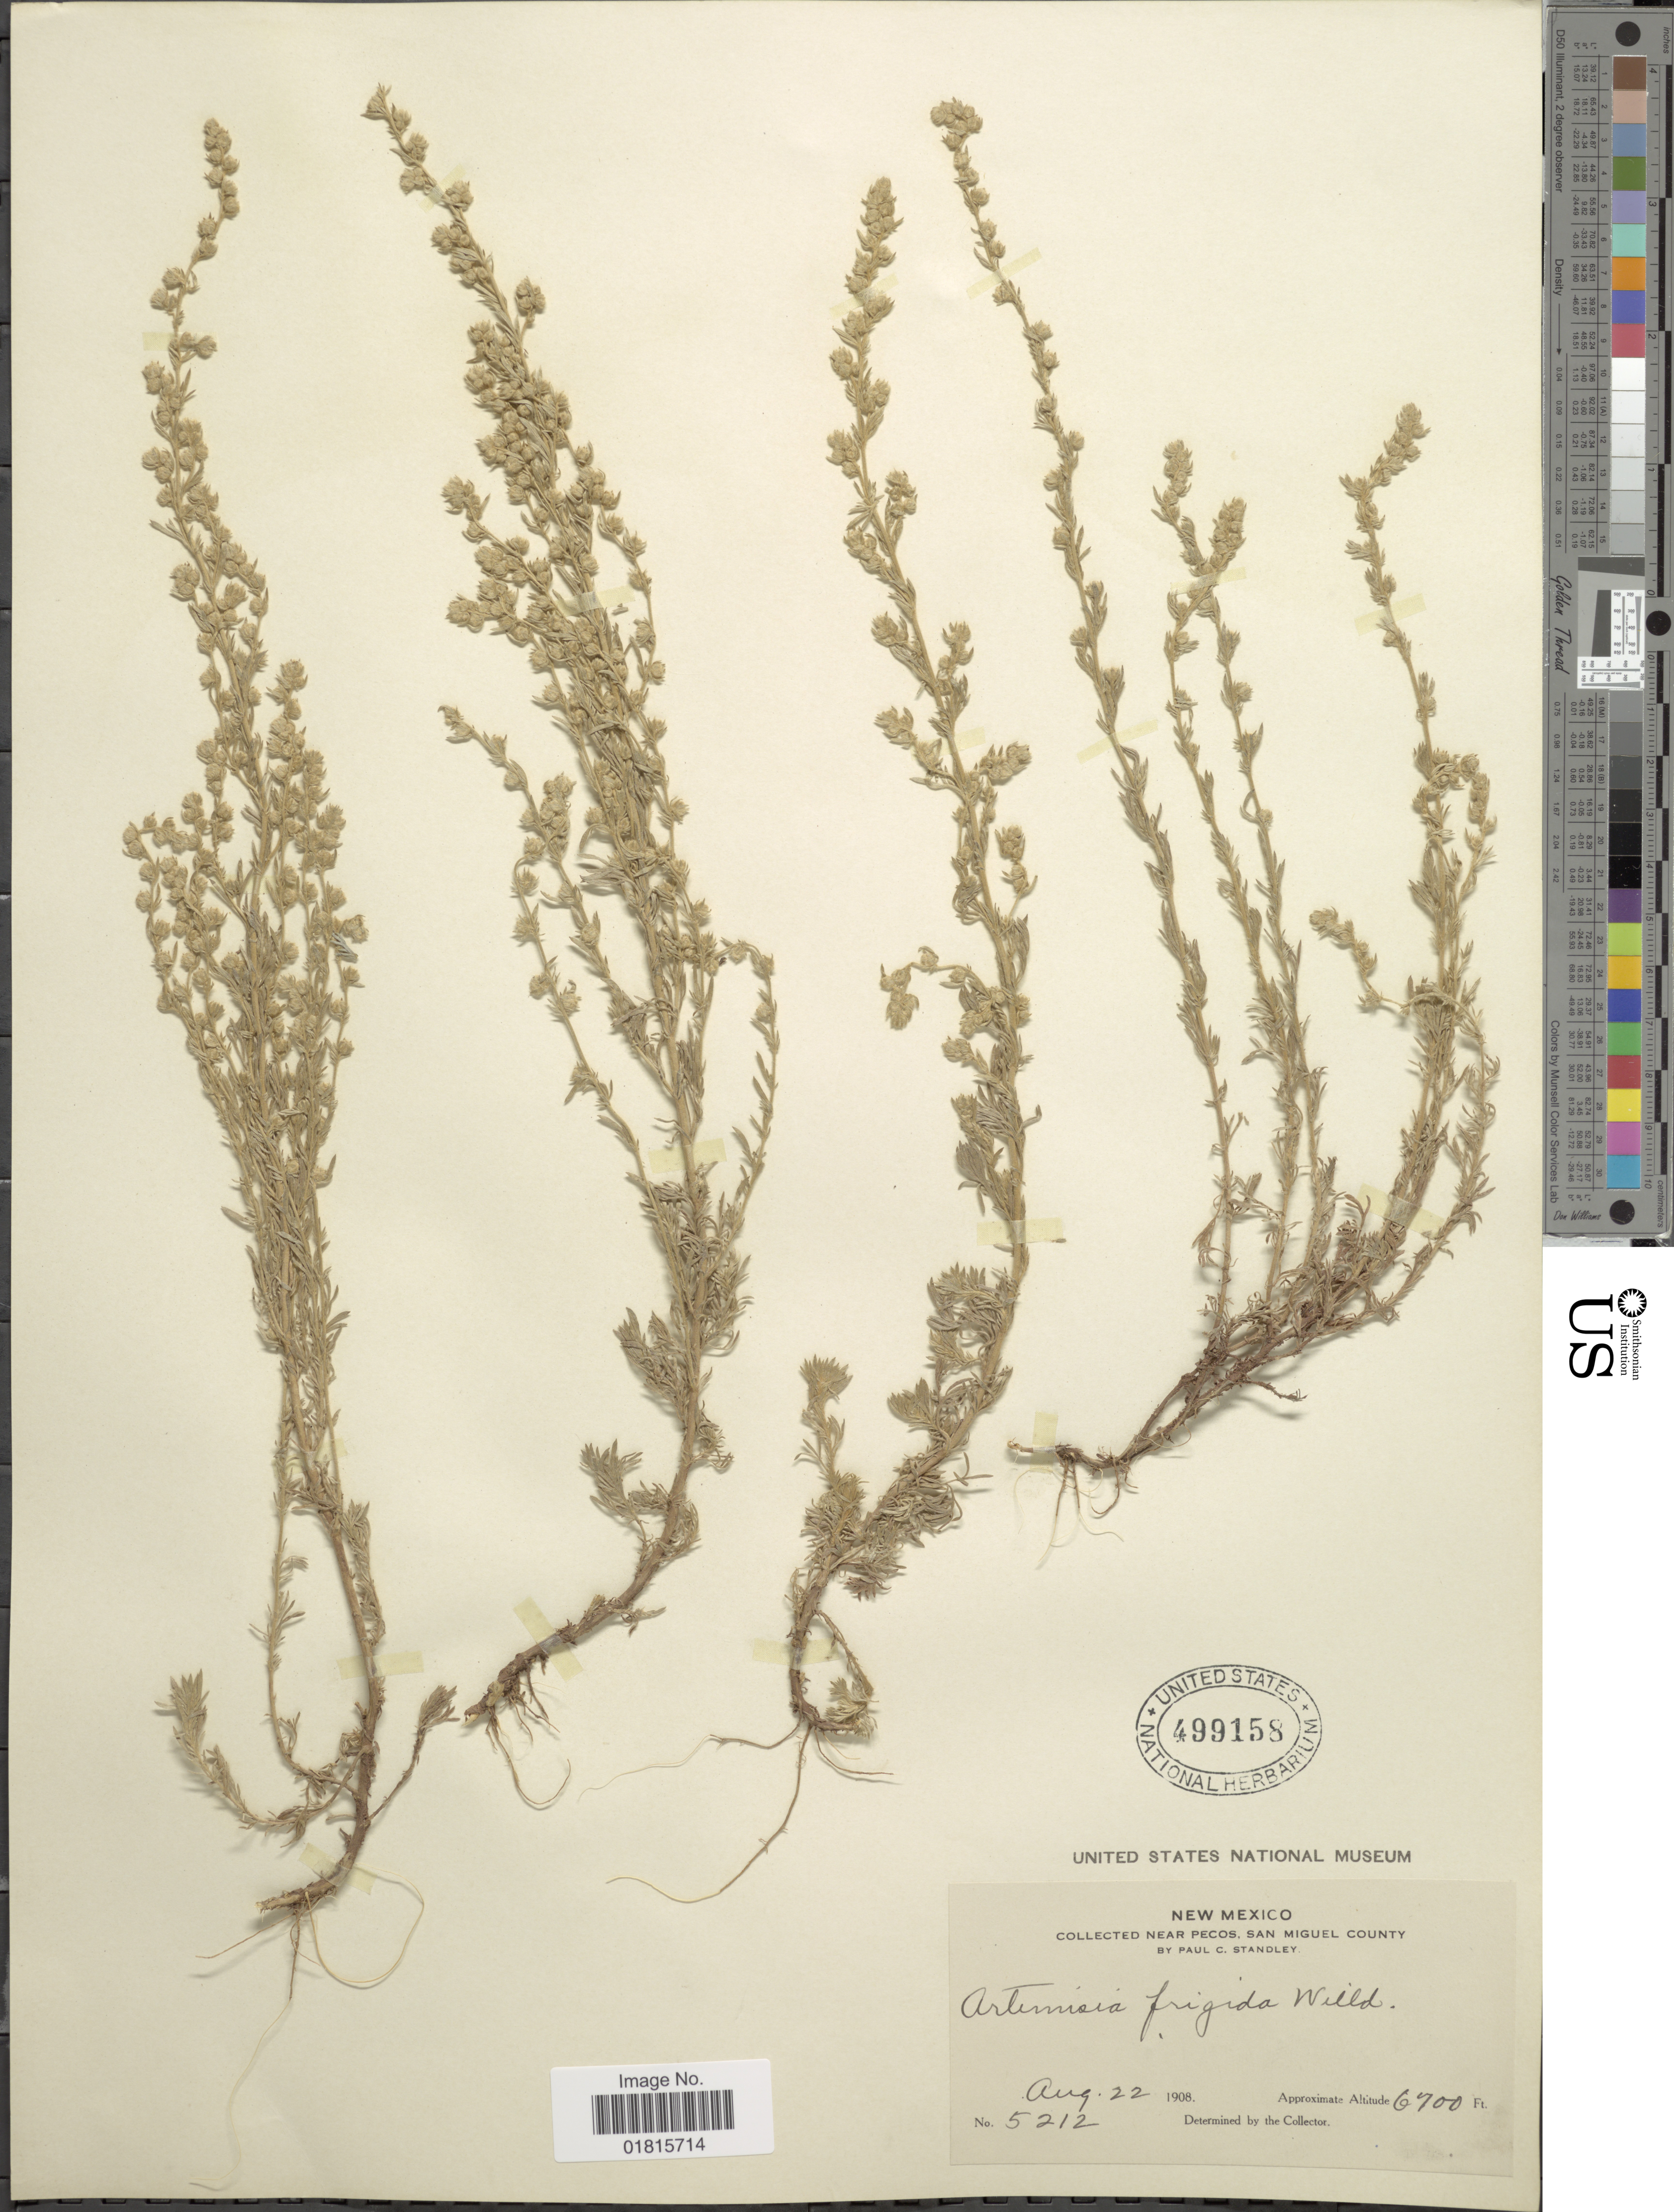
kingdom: Plantae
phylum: Tracheophyta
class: Magnoliopsida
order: Asterales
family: Asteraceae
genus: Artemisia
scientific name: Artemisia frigida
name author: Willd.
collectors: P. C. Standley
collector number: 5212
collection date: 1908-08-22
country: United States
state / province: New Mexico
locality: Near Pecos, San Miguel County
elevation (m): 2042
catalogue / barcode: US 499158